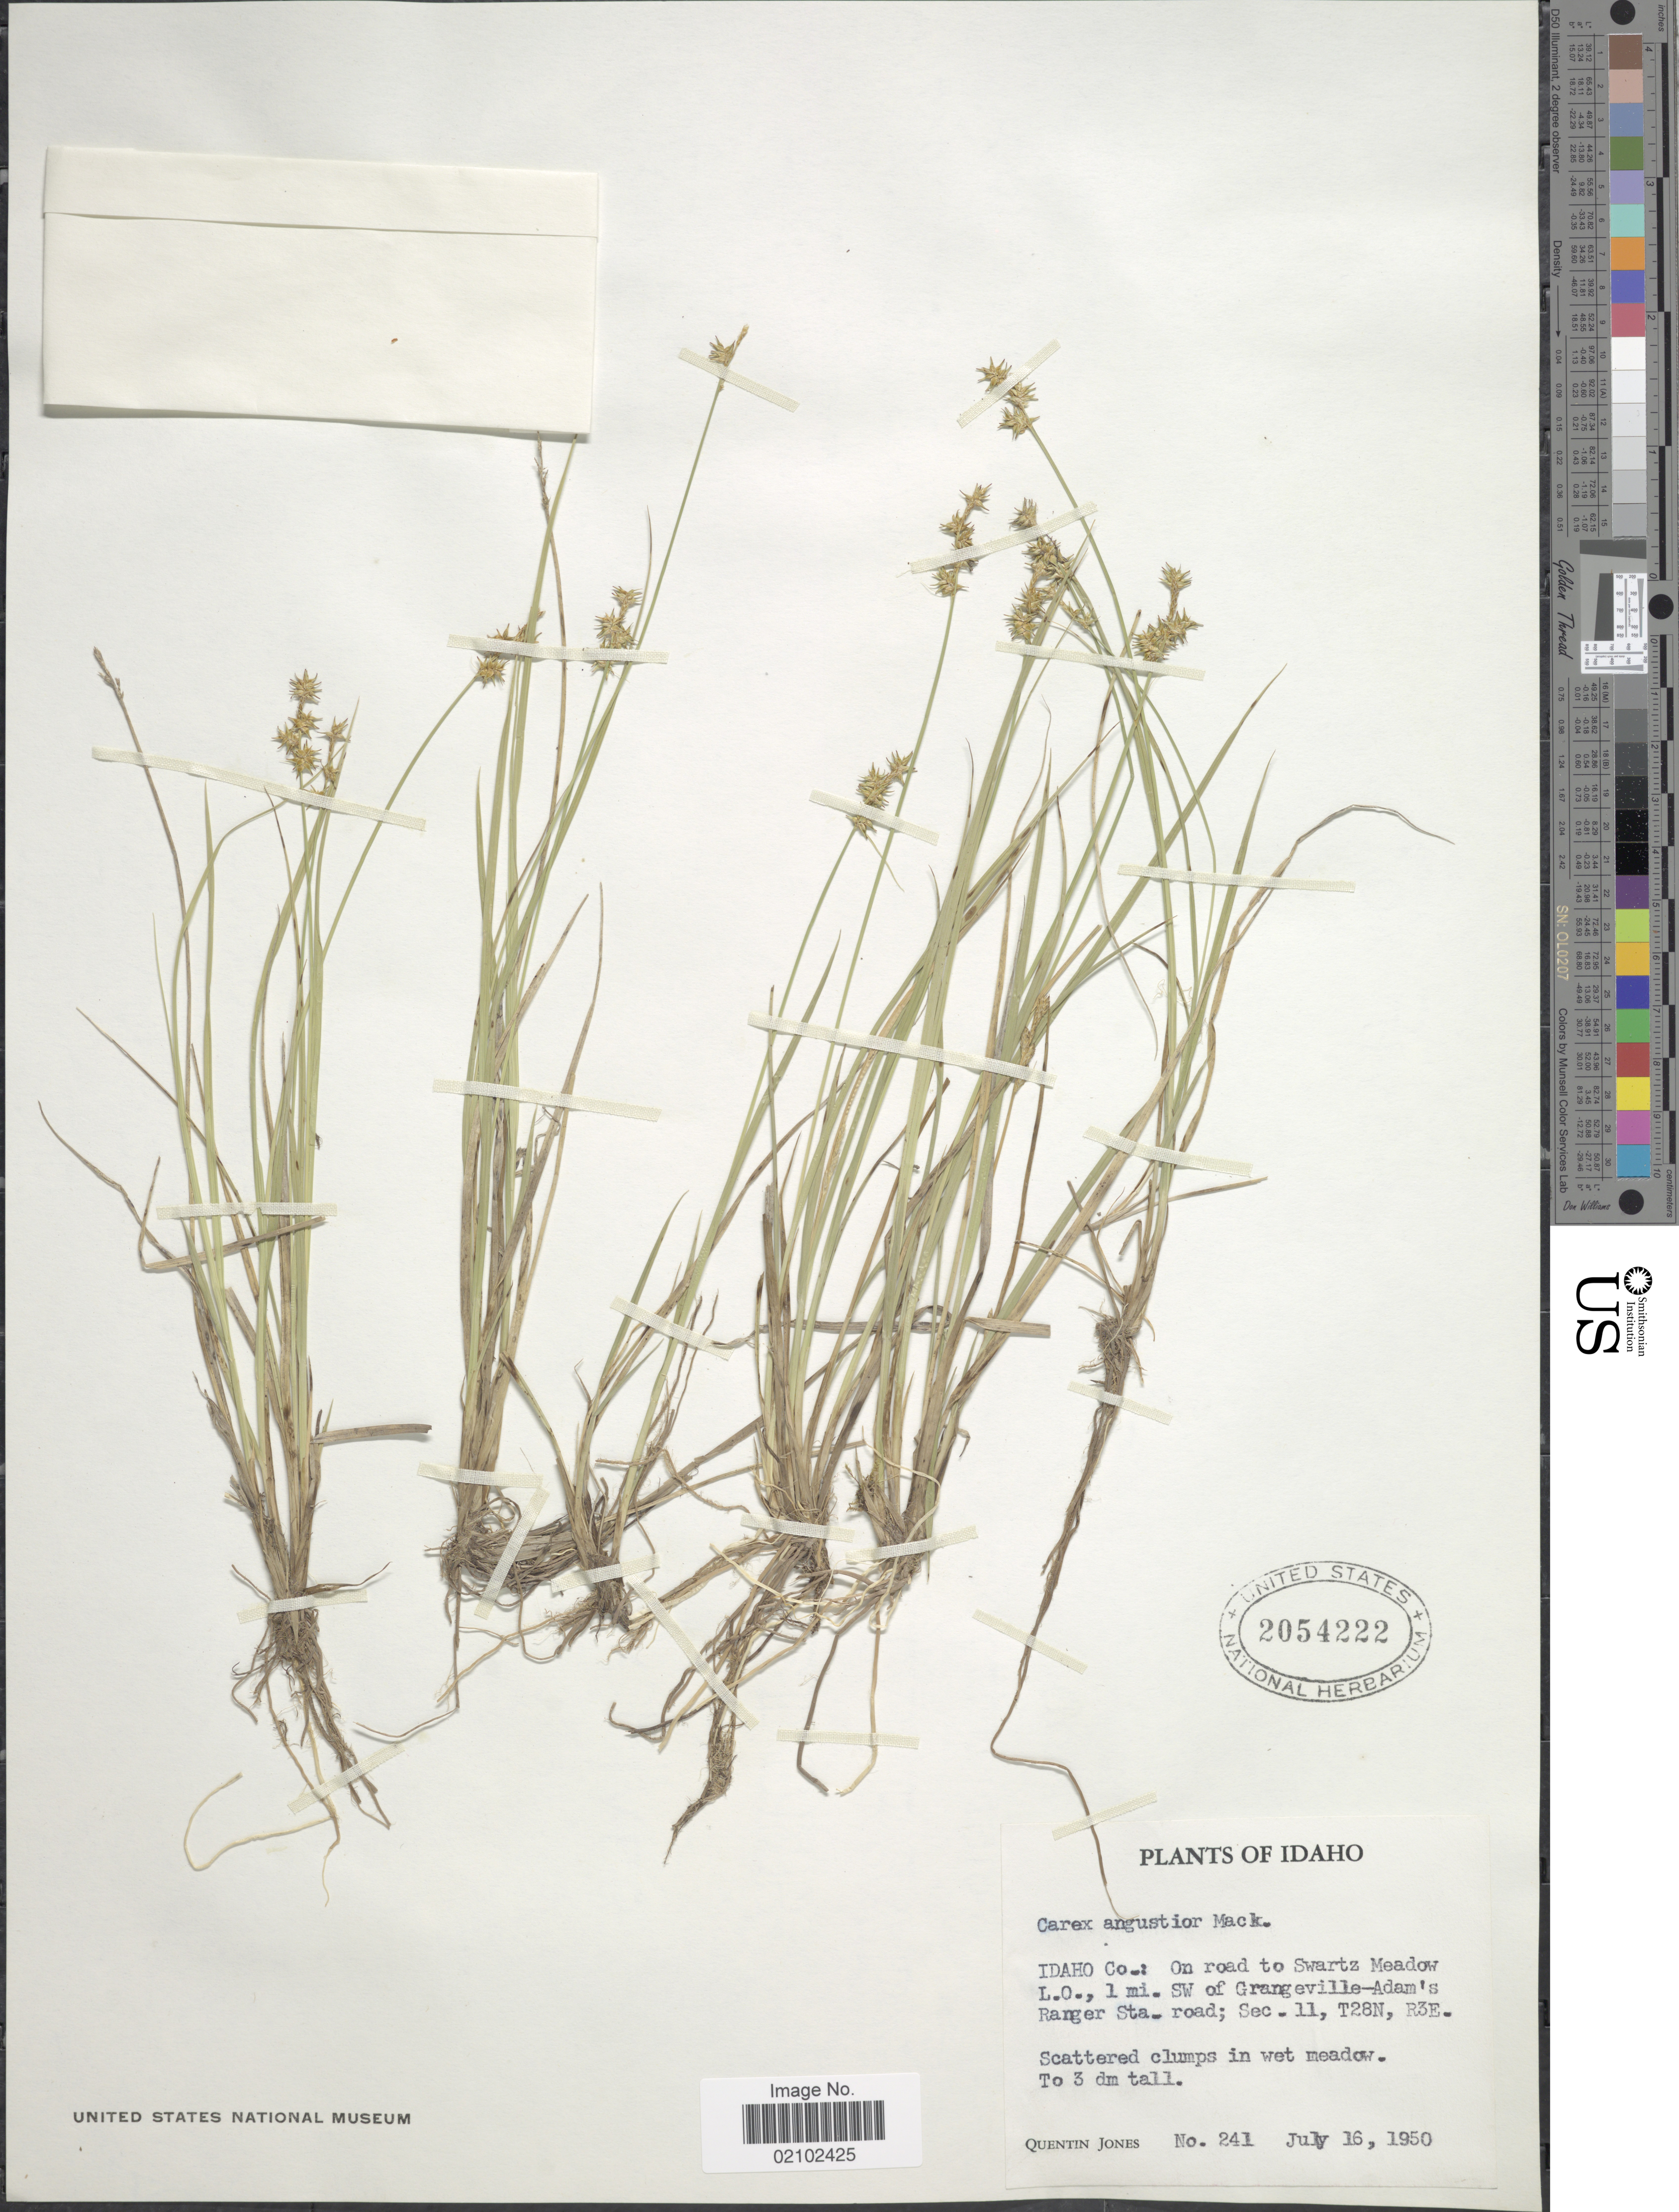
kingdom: Plantae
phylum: Tracheophyta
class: Liliopsida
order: Poales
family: Cyperaceae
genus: Carex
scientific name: Carex echinata subsp. echinata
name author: Murray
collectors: Q. Jones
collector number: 241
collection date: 1950-07-16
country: United States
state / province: Idaho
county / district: Idaho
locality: On road to Swartz Meadow L.O., 1 mi- SW of Grangeville-Adam's Ranger Sta- road; Sec -11, T28N, R3E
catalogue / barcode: US 2054222